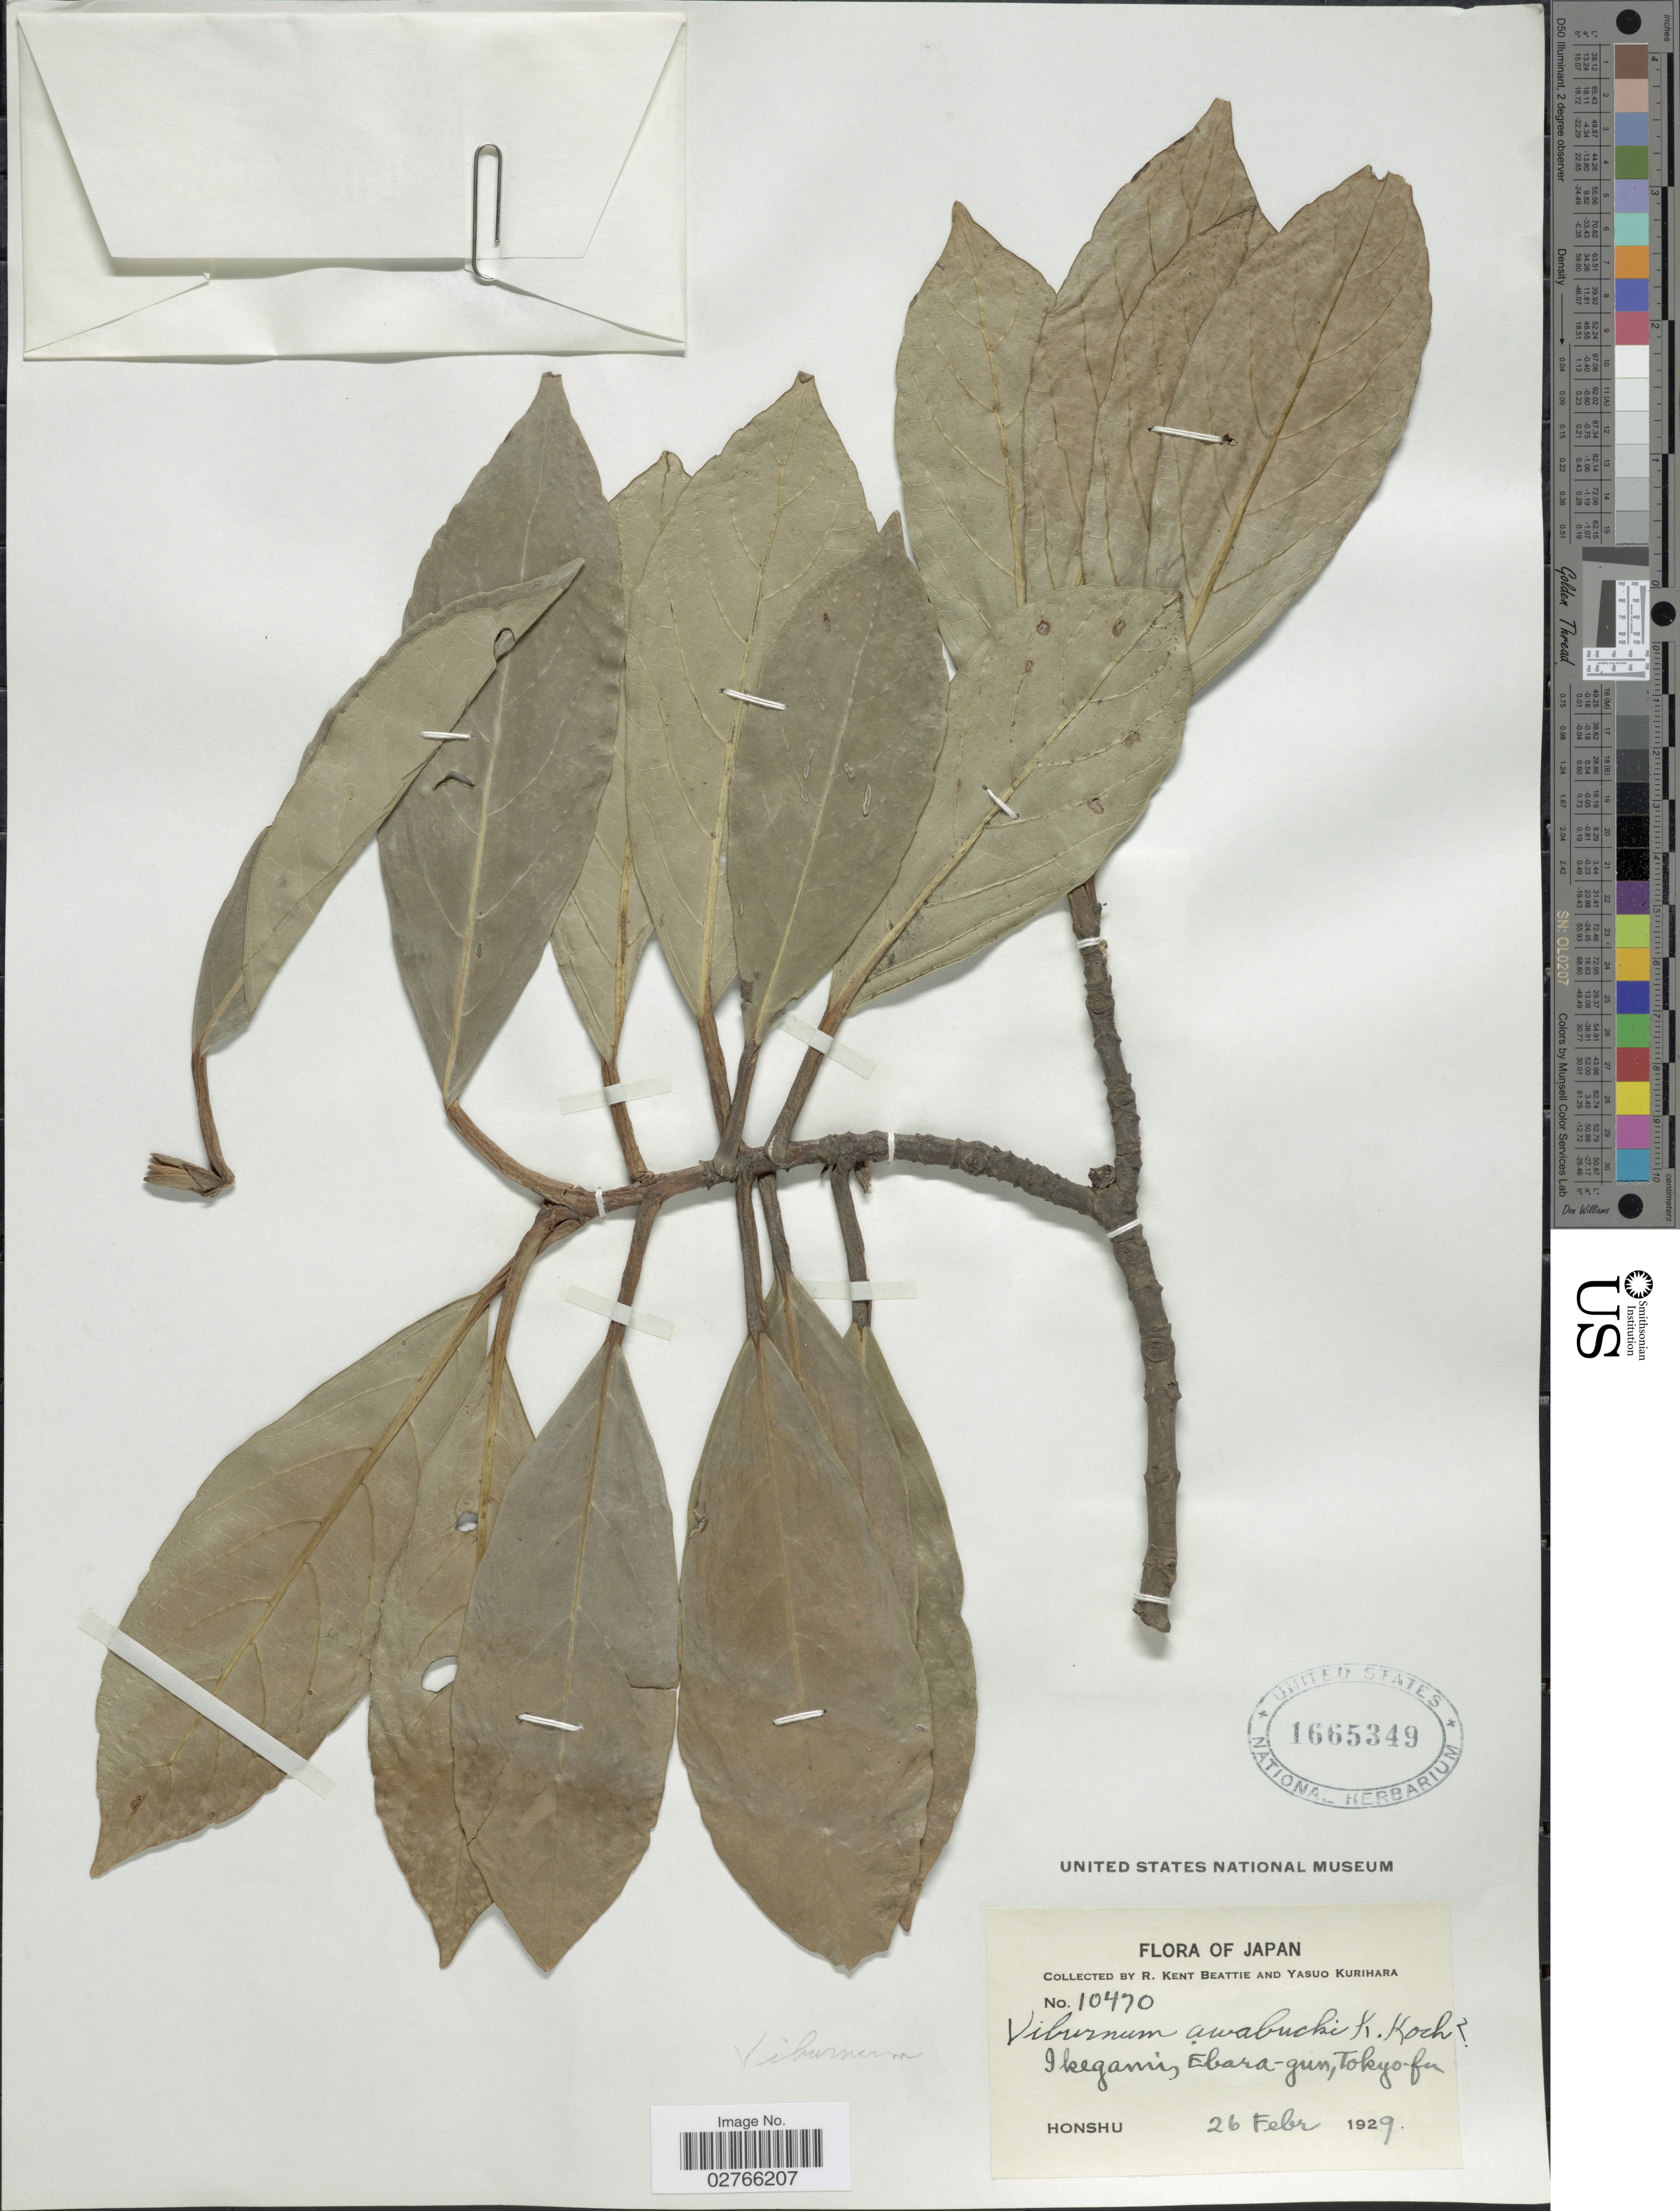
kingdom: Plantae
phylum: Tracheophyta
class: Magnoliopsida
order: Dipsacales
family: Viburnaceae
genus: Viburnum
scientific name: Viburnum odoratissimum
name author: Ker Gawl.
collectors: R. K. Beattie & Y. Kurihara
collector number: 10470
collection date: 1929-02-26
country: Japan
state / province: Tokyo, Federal City of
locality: Ikegami, Ebara-gun, Tokyo-fu, Honshu.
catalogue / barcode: US 1665349